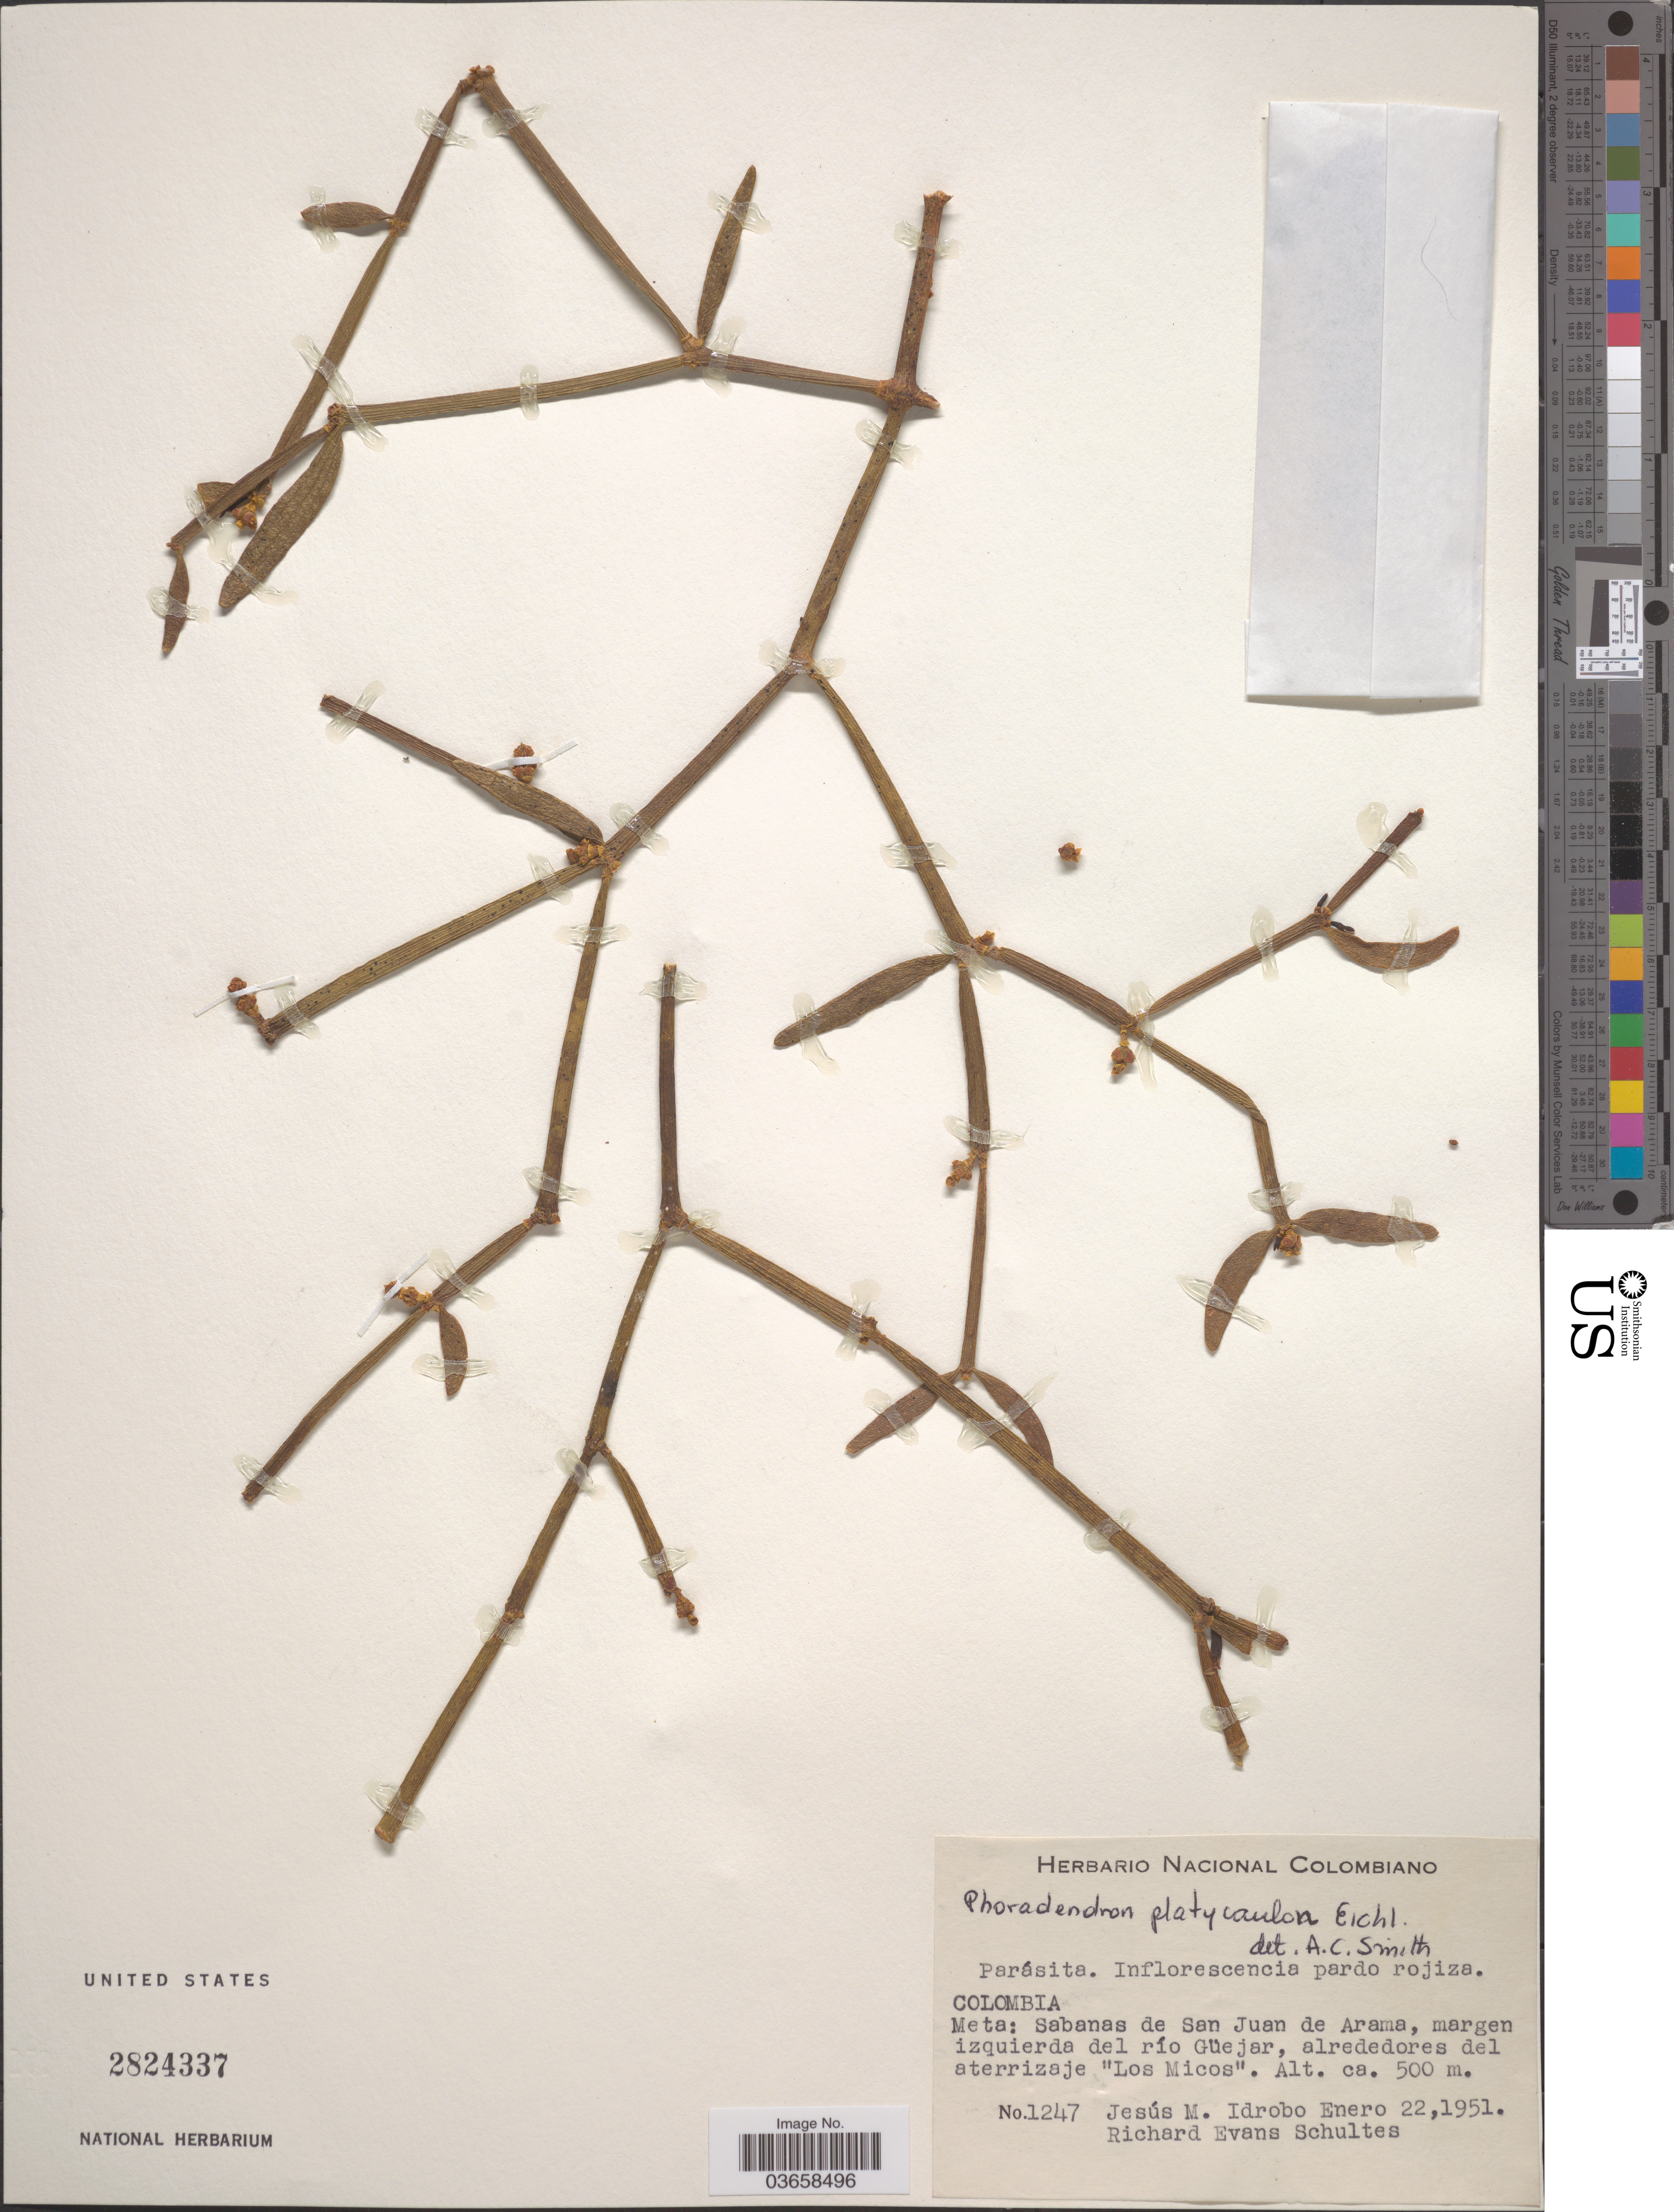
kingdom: Plantae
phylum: Tracheophyta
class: Magnoliopsida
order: Santalales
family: Viscaceae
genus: Phoradendron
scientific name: Phoradendron platycaulon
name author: Eichler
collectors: J. M. Idrobo & R. E. Schultes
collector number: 1247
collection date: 1951-01-22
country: Colombia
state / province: Meta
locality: Sabanas de San Juan de Arama, margen izquierda del río Güejar, alrededores del aterrizaje "Los Micos".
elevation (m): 500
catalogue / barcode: US 2824337